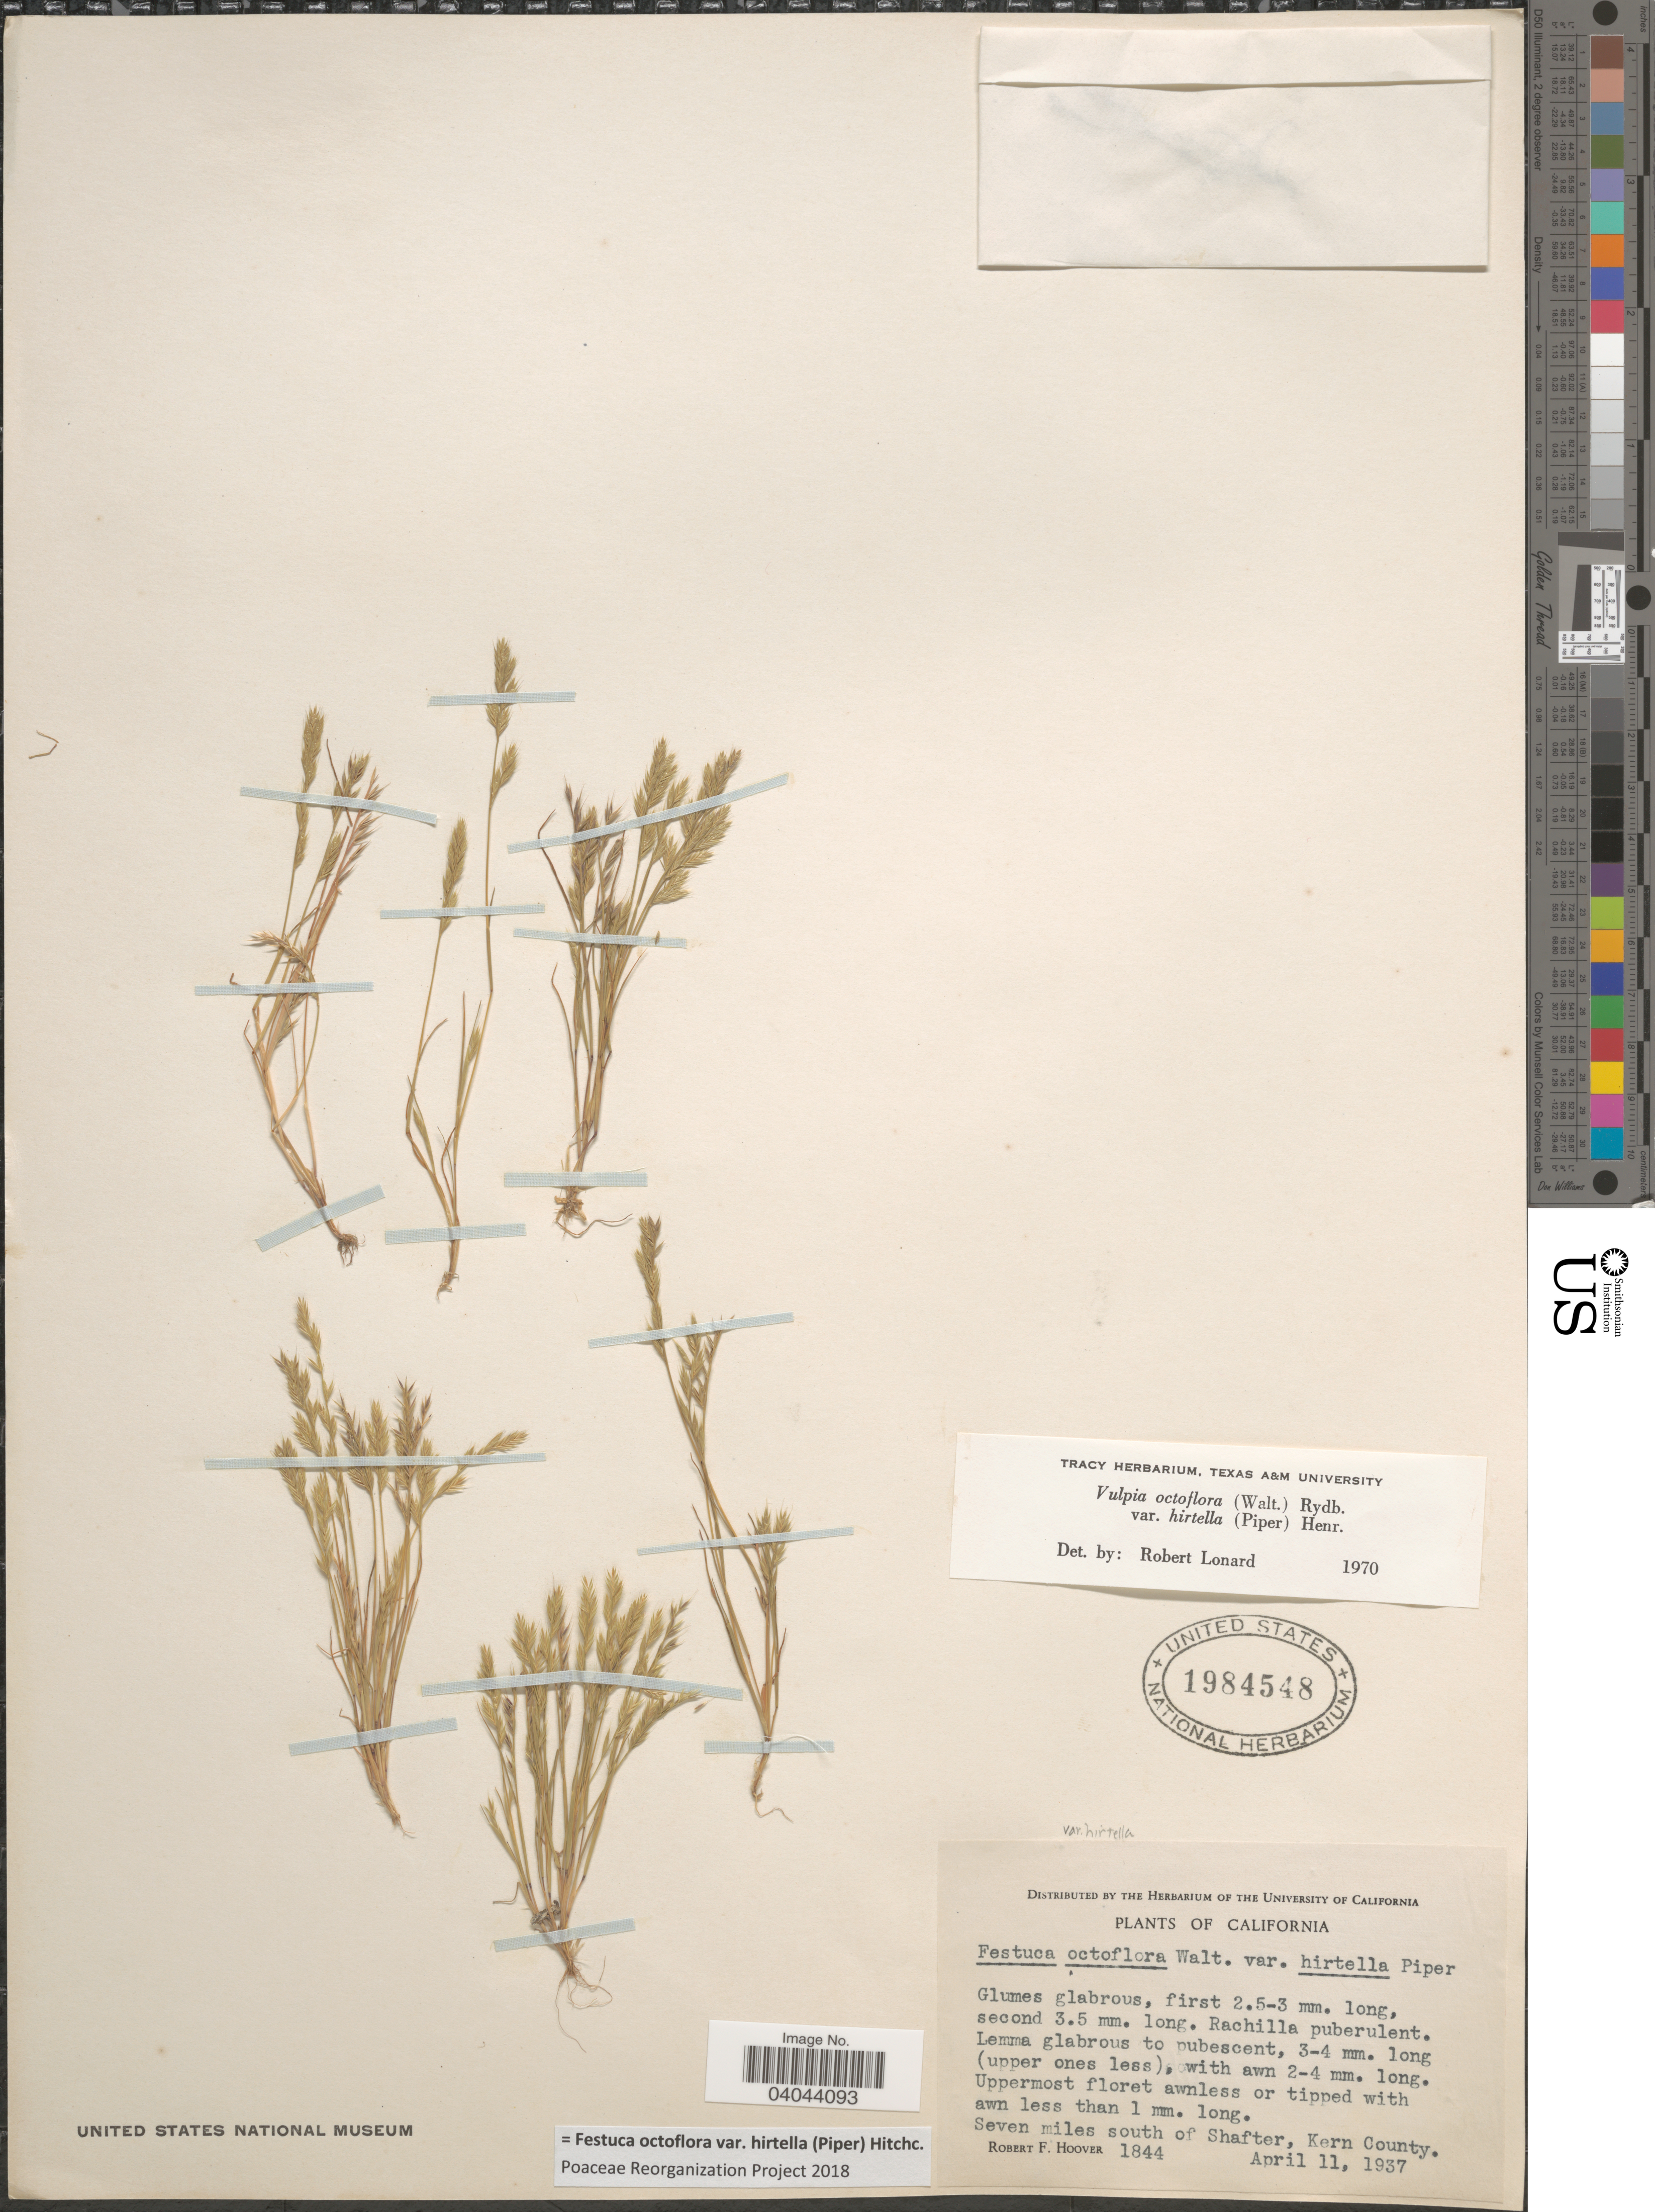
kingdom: Plantae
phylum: Tracheophyta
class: Liliopsida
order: Poales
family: Poaceae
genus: Festuca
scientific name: Festuca octoflora var. hirtella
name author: Piper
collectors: R. F. Hoover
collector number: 1844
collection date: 1937-04-11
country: United States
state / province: California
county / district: Kern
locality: Seven miles south of Shafter, Kern County.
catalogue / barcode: US 1984548